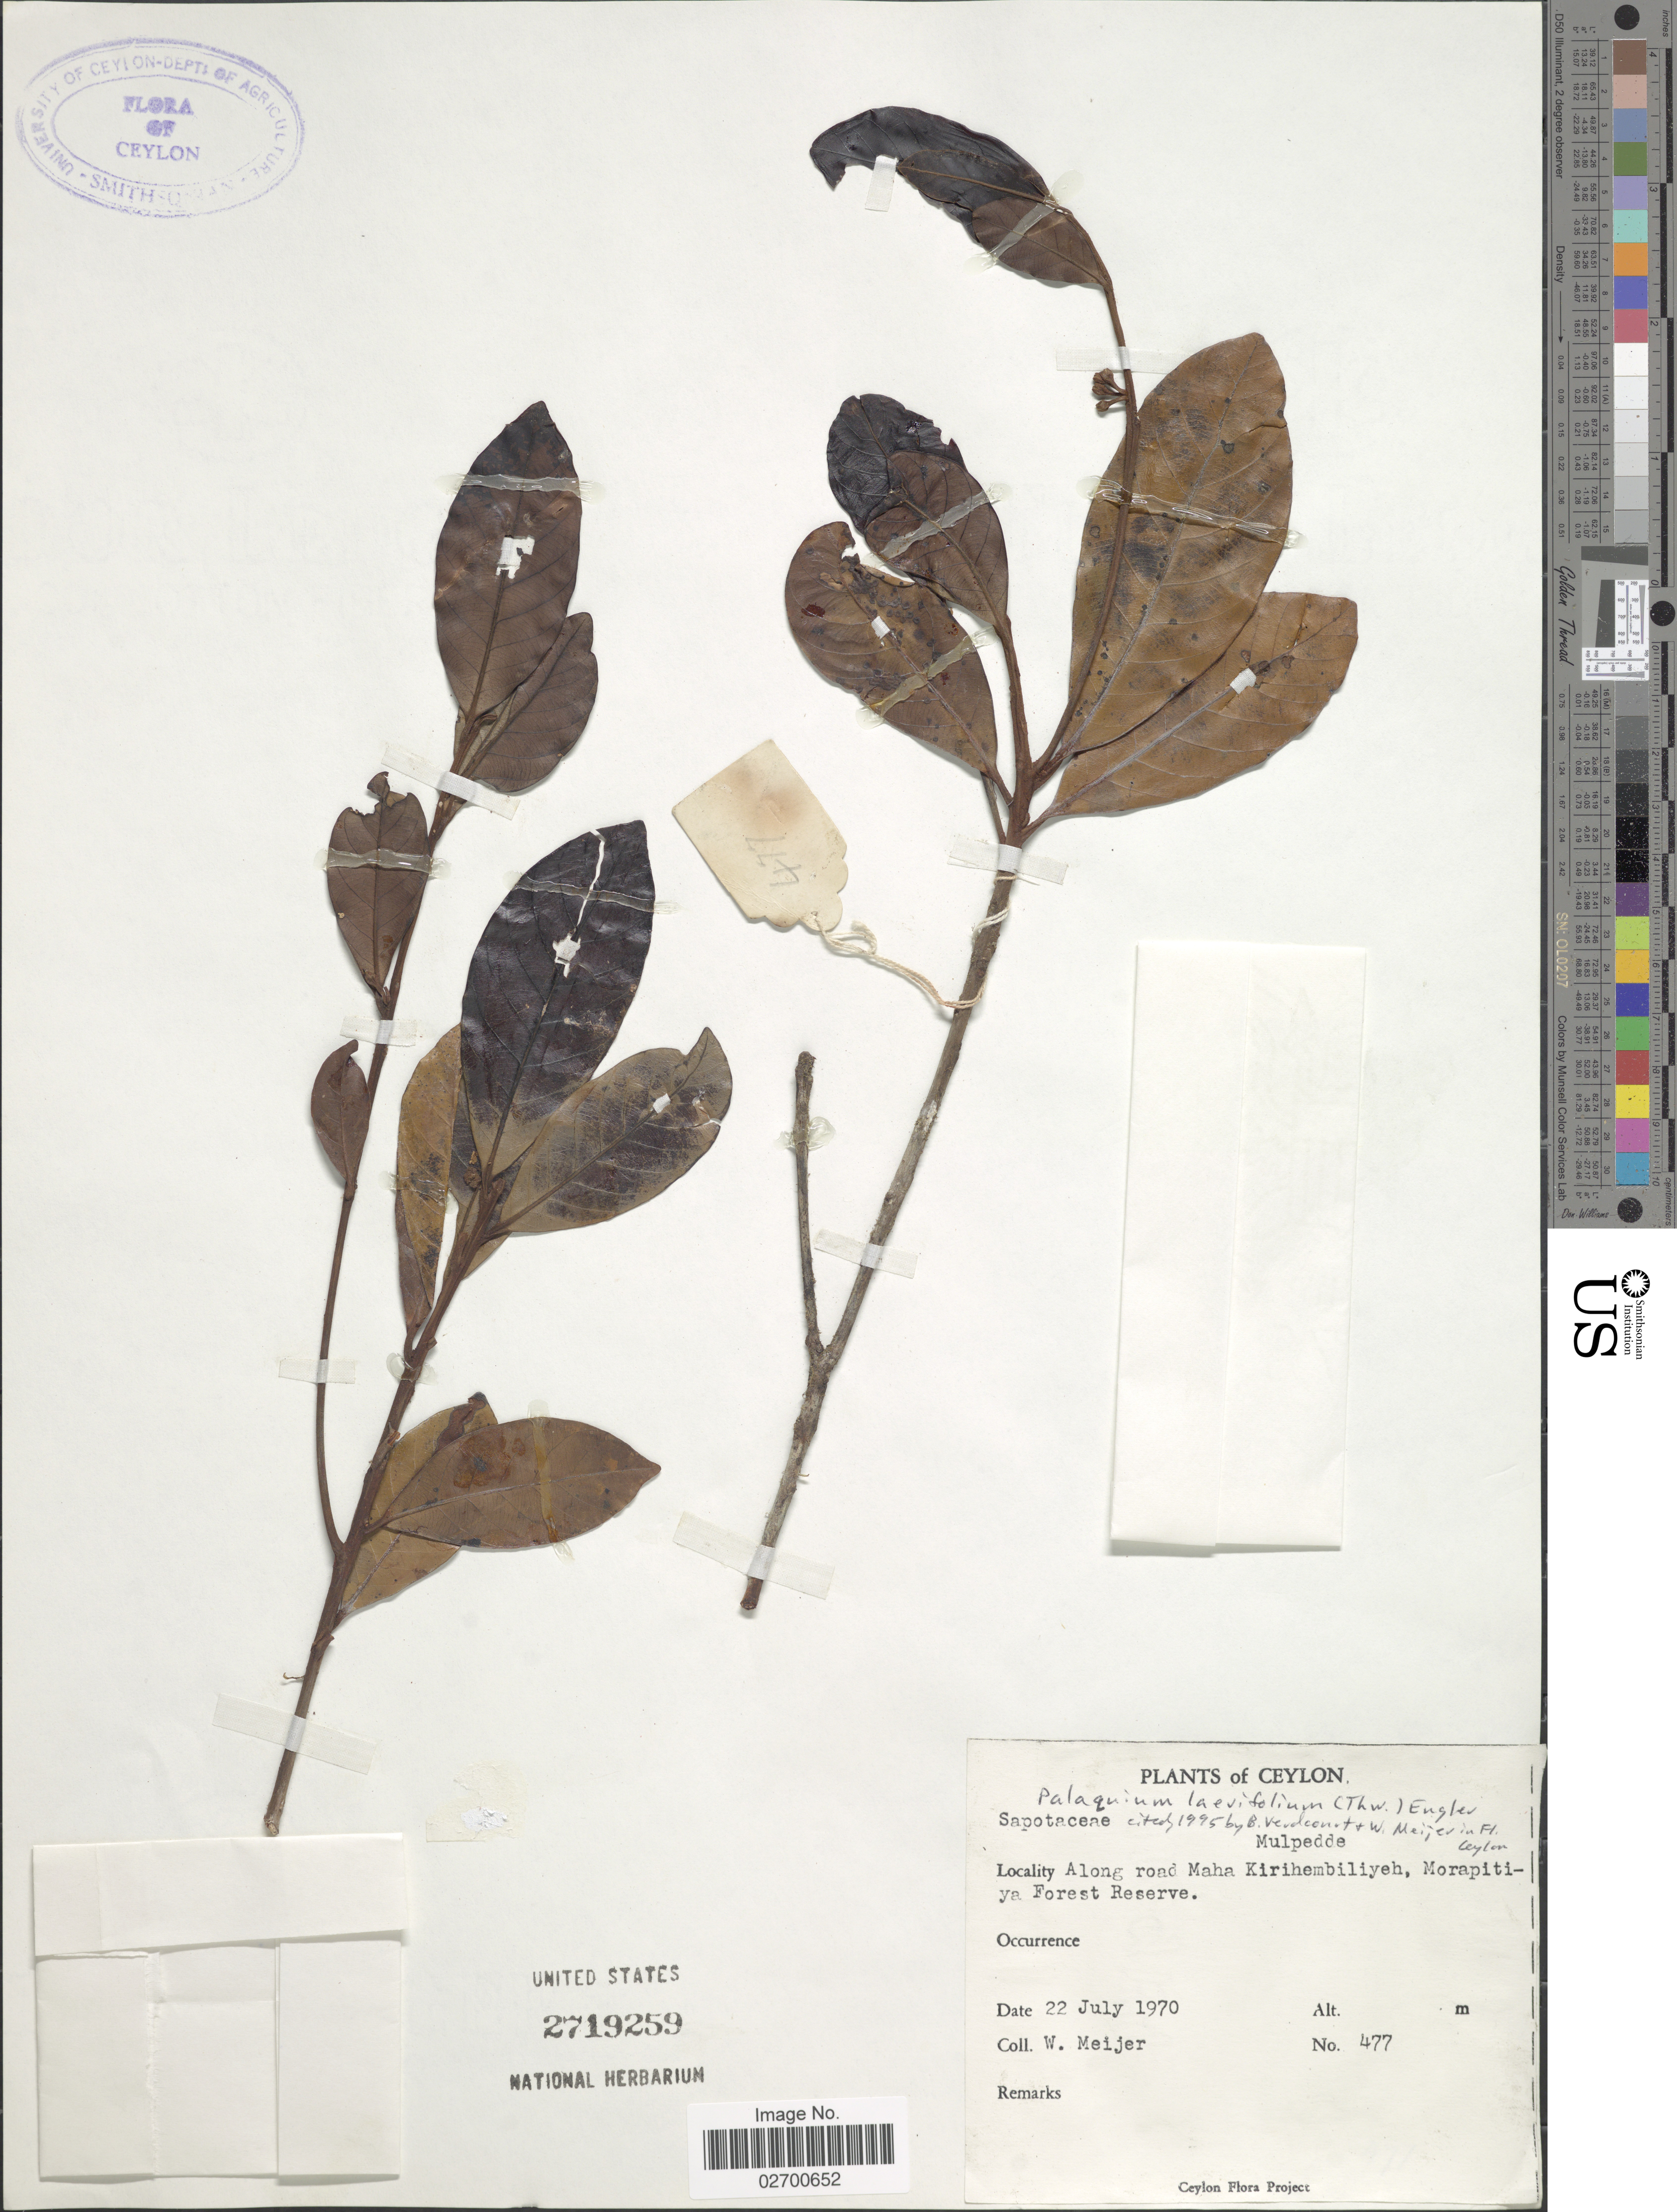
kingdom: Plantae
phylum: Tracheophyta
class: Magnoliopsida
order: Ericales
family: Sapotaceae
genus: Palaquium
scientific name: Palaquium laevifolium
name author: Engl.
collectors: W. Meijer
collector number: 477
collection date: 1970-07-22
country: Sri Lanka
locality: Ceylon, Along road Maha Kirihembiliyeh, Morapitiya Forest Reserve.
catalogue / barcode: US 2719259